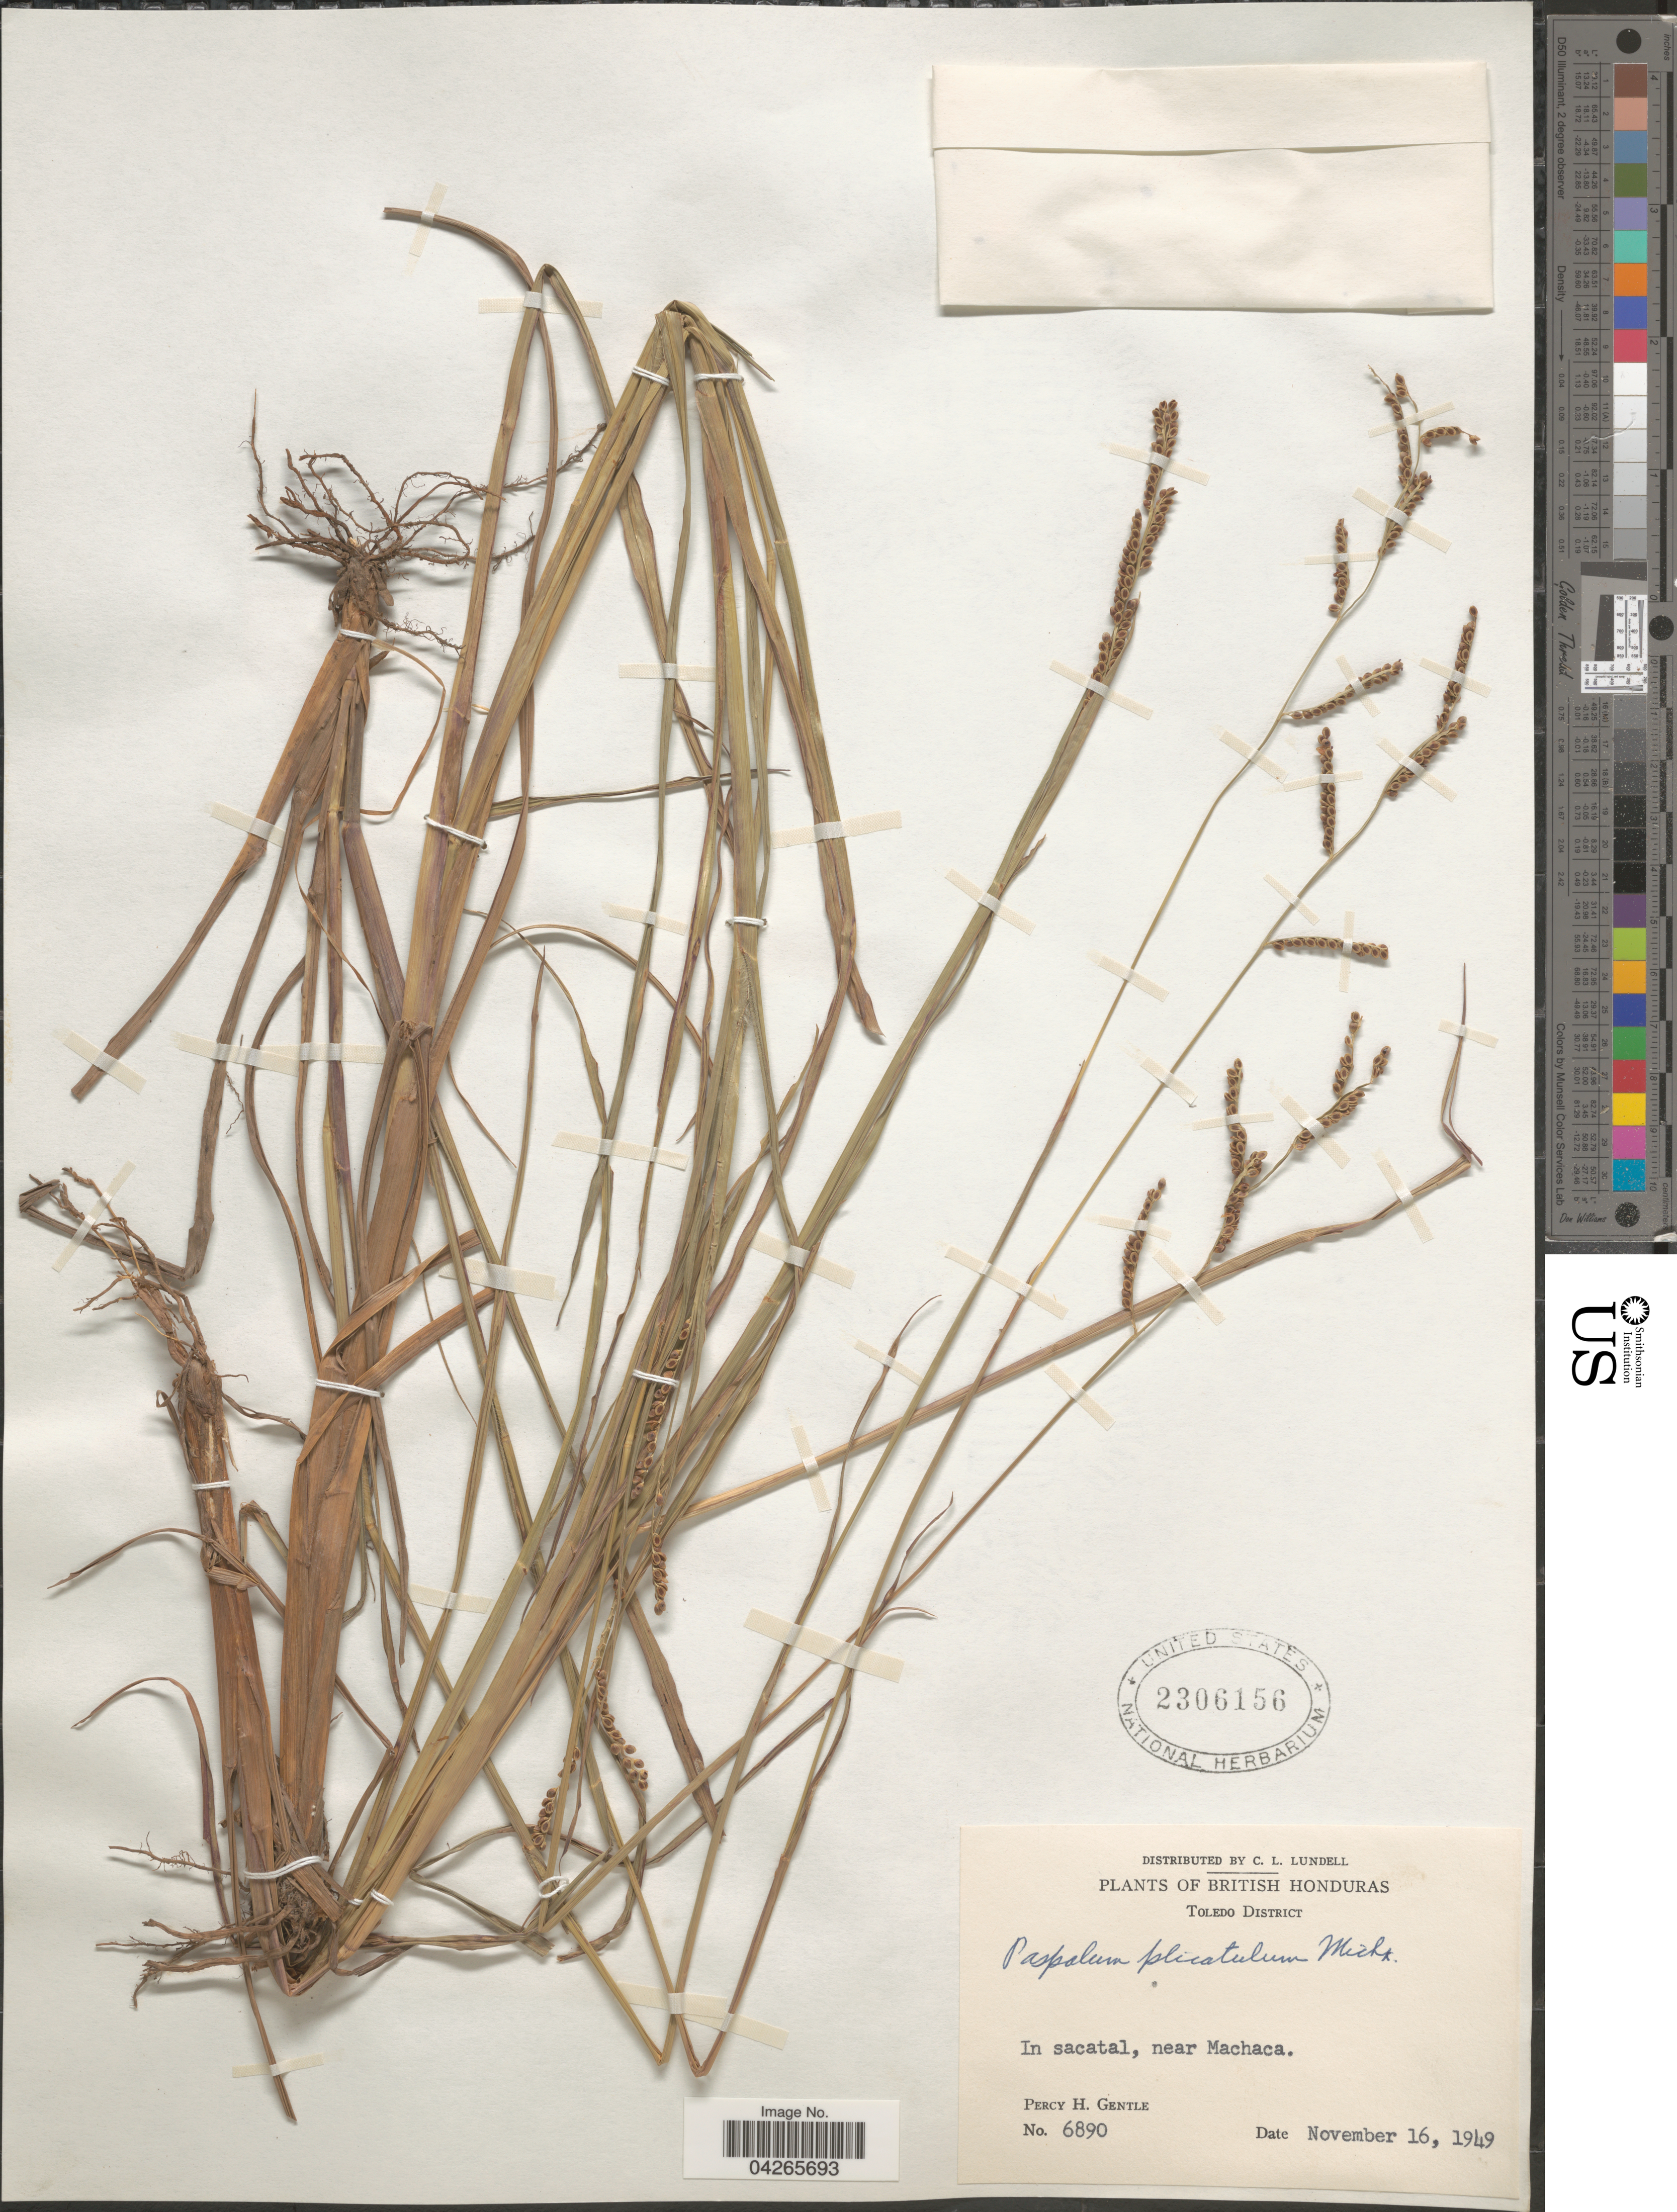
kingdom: Plantae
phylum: Tracheophyta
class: Liliopsida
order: Poales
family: Poaceae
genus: Paspalum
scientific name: Paspalum plicatulum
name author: Michx.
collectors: P. H. Gentle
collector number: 6890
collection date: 1949-11-16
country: Belize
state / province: Toledo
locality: British Honduras. Toledo District. In sacatal, near Machaca.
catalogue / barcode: US 2306156